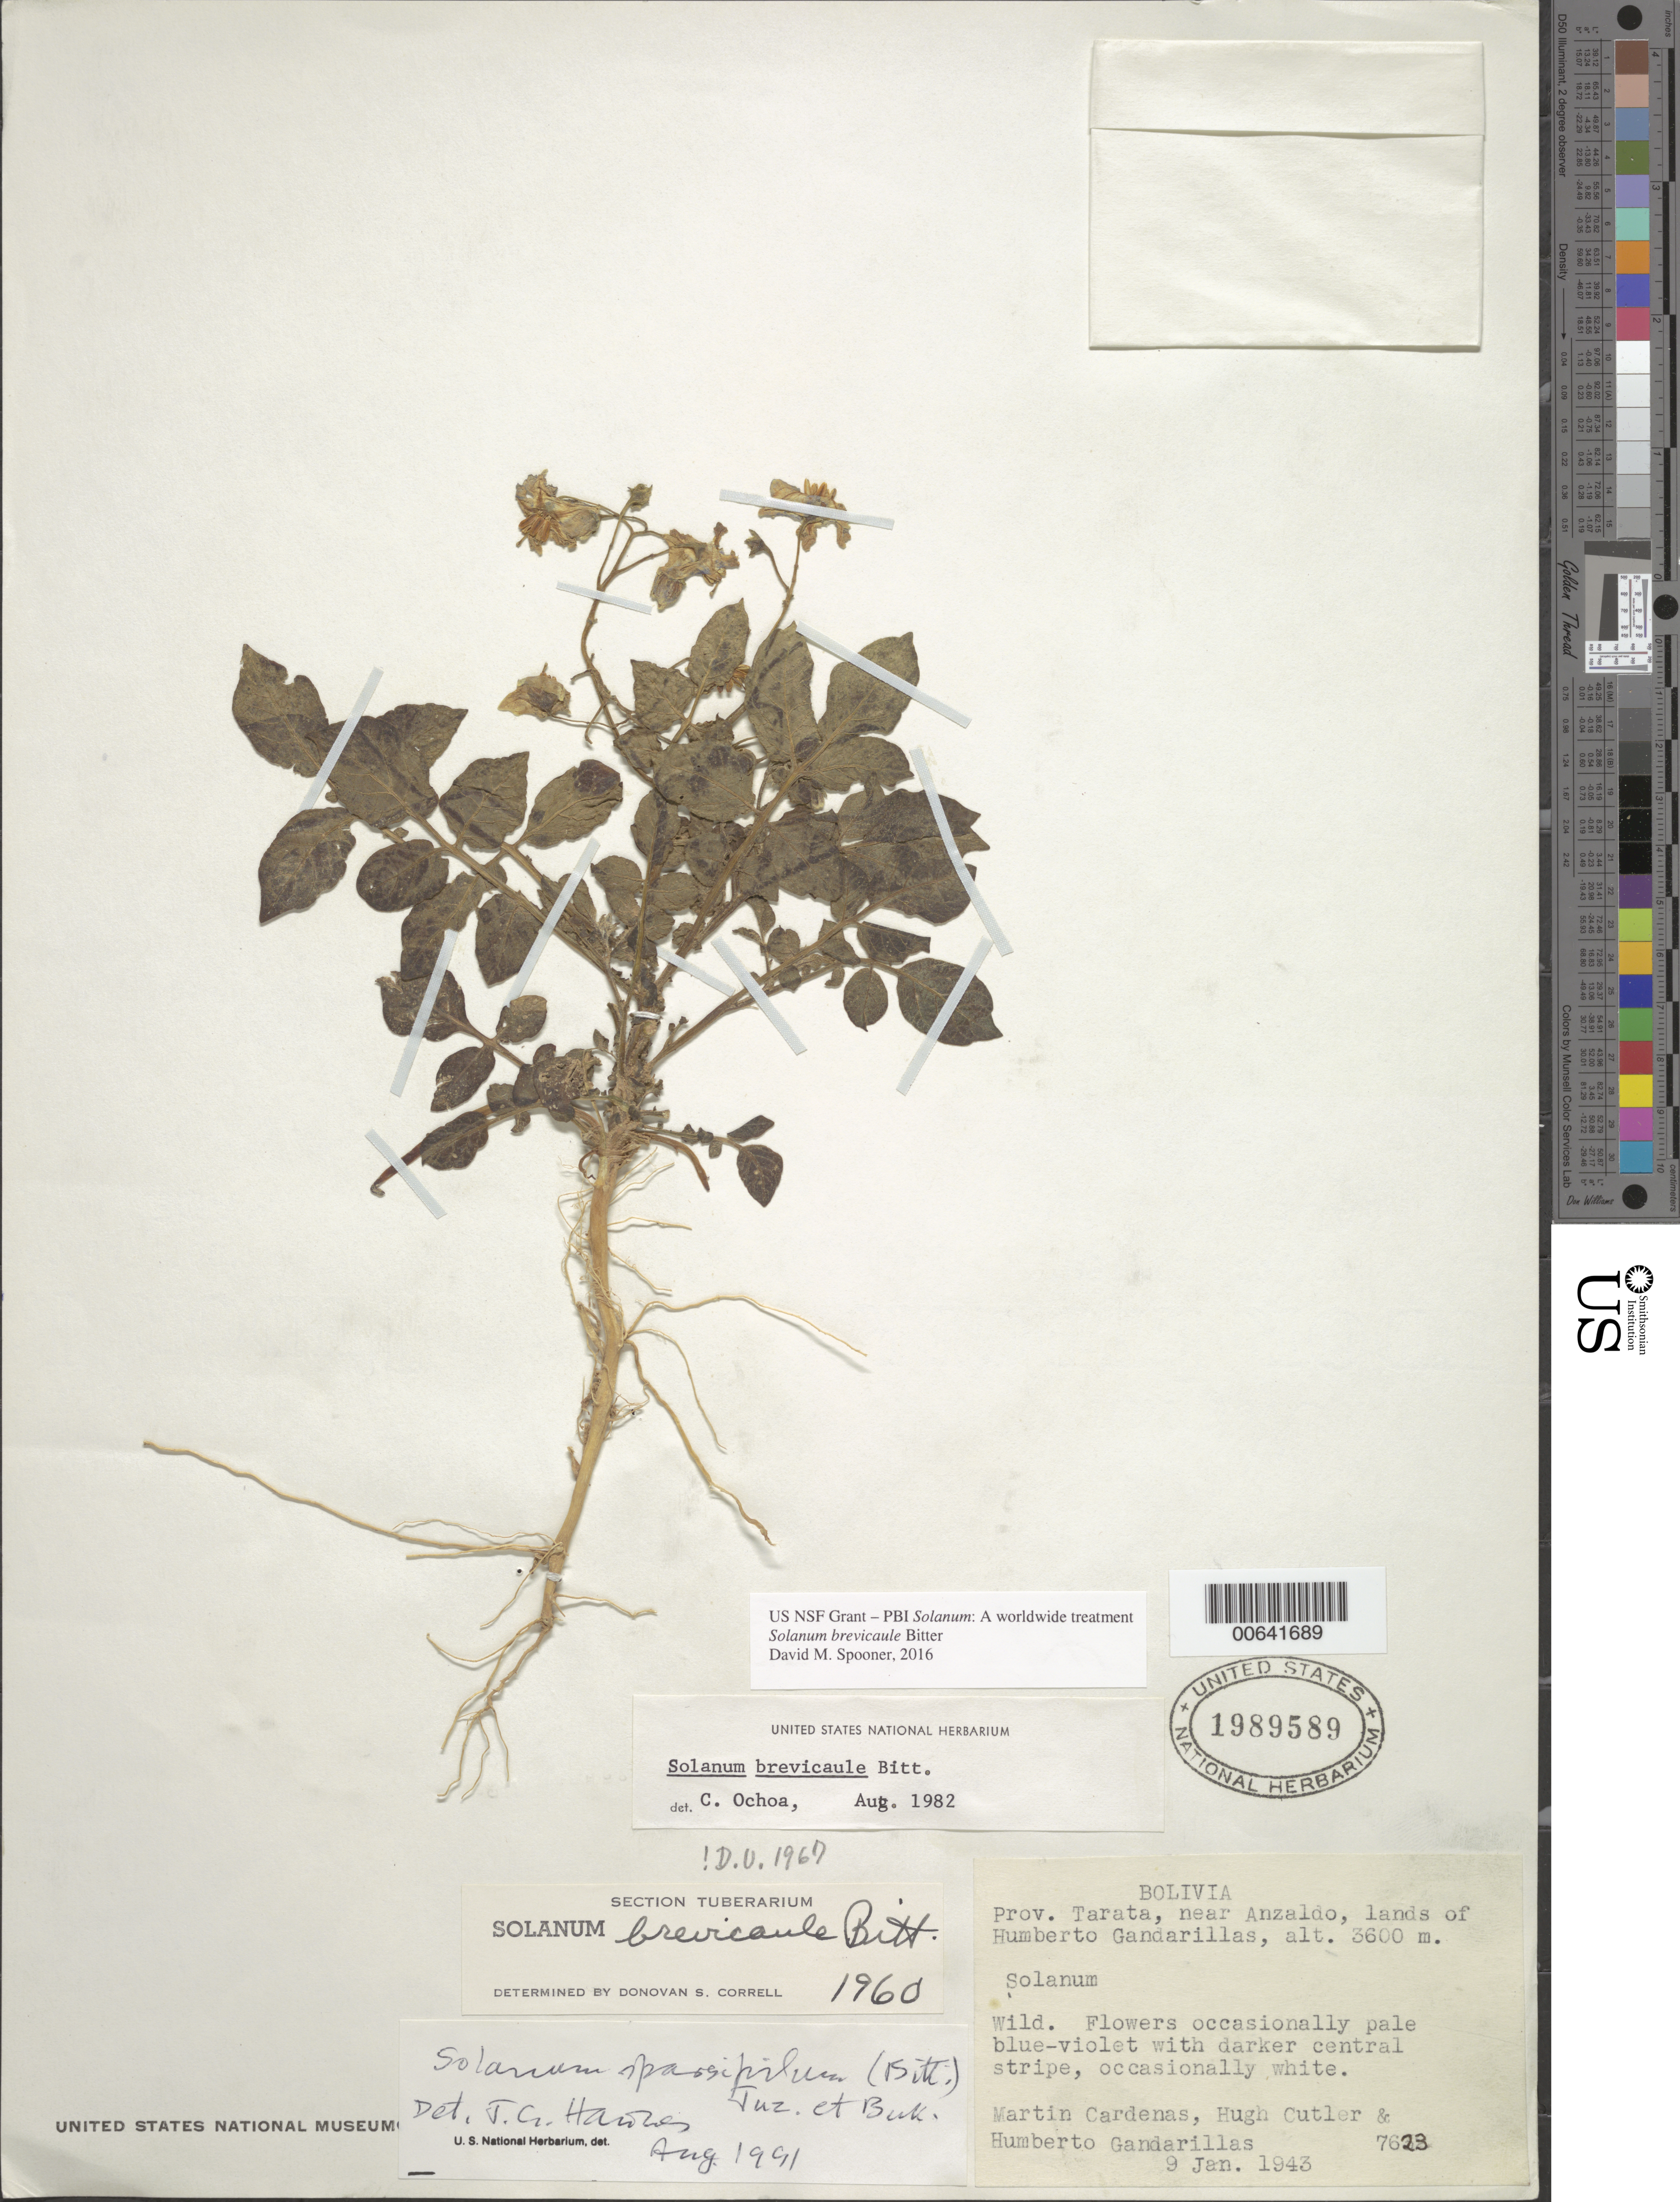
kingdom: Plantae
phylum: Tracheophyta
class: Magnoliopsida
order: Solanales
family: Solanaceae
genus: Solanum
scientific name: Solanum liriunianum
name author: Cárdenas & Hawkes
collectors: M. Cárdenas, H. C. Cutler & H. Gandarillas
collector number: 7623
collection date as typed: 09 Jan 1943 or 01 Sep 1943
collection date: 1943-01-09 or 1943-09-01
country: Bolivia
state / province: Cochabamba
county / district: Esteban Arce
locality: Tarata. Cerca de Anzaldo, Tierra de H. Gandarillas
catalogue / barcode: US 1989589